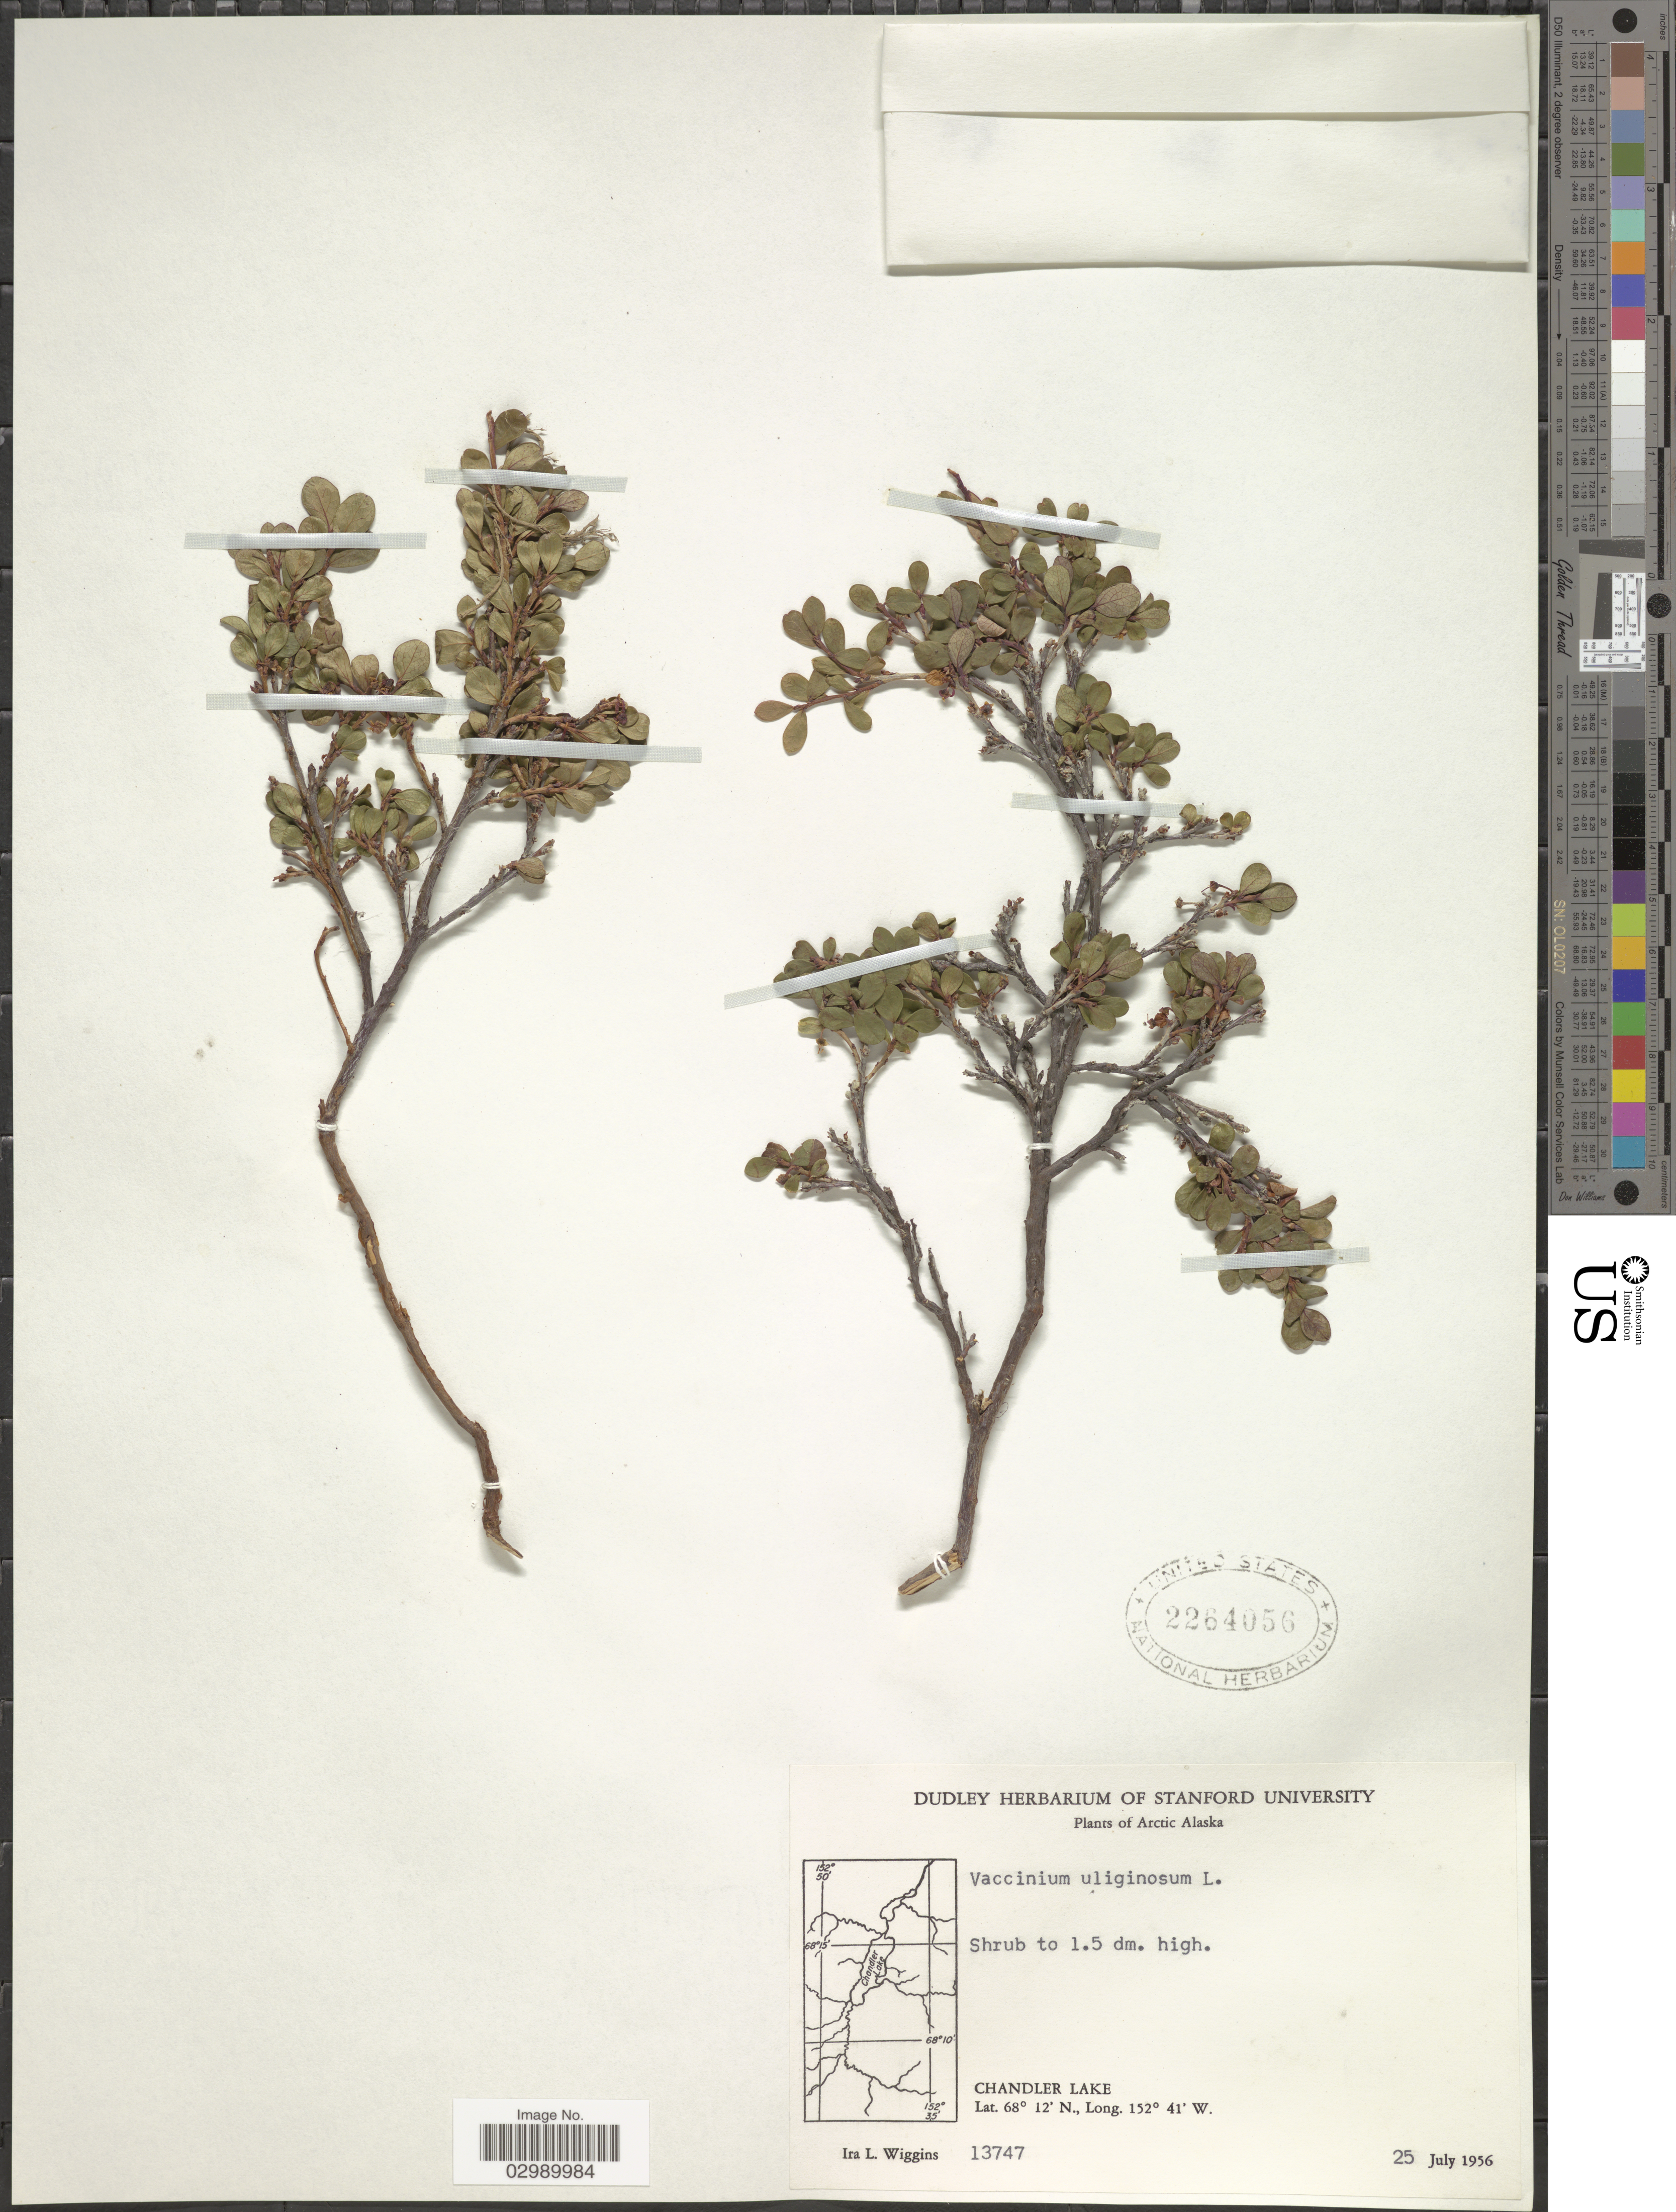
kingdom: Plantae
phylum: Tracheophyta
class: Magnoliopsida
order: Ericales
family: Ericaceae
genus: Vaccinium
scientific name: Vaccinium uliginosum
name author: L.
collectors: I. L. Wiggins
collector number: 13747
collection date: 1956-07-25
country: United States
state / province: Alaska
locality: Chandler Lake, Arctic Alaska.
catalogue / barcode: US 2264056